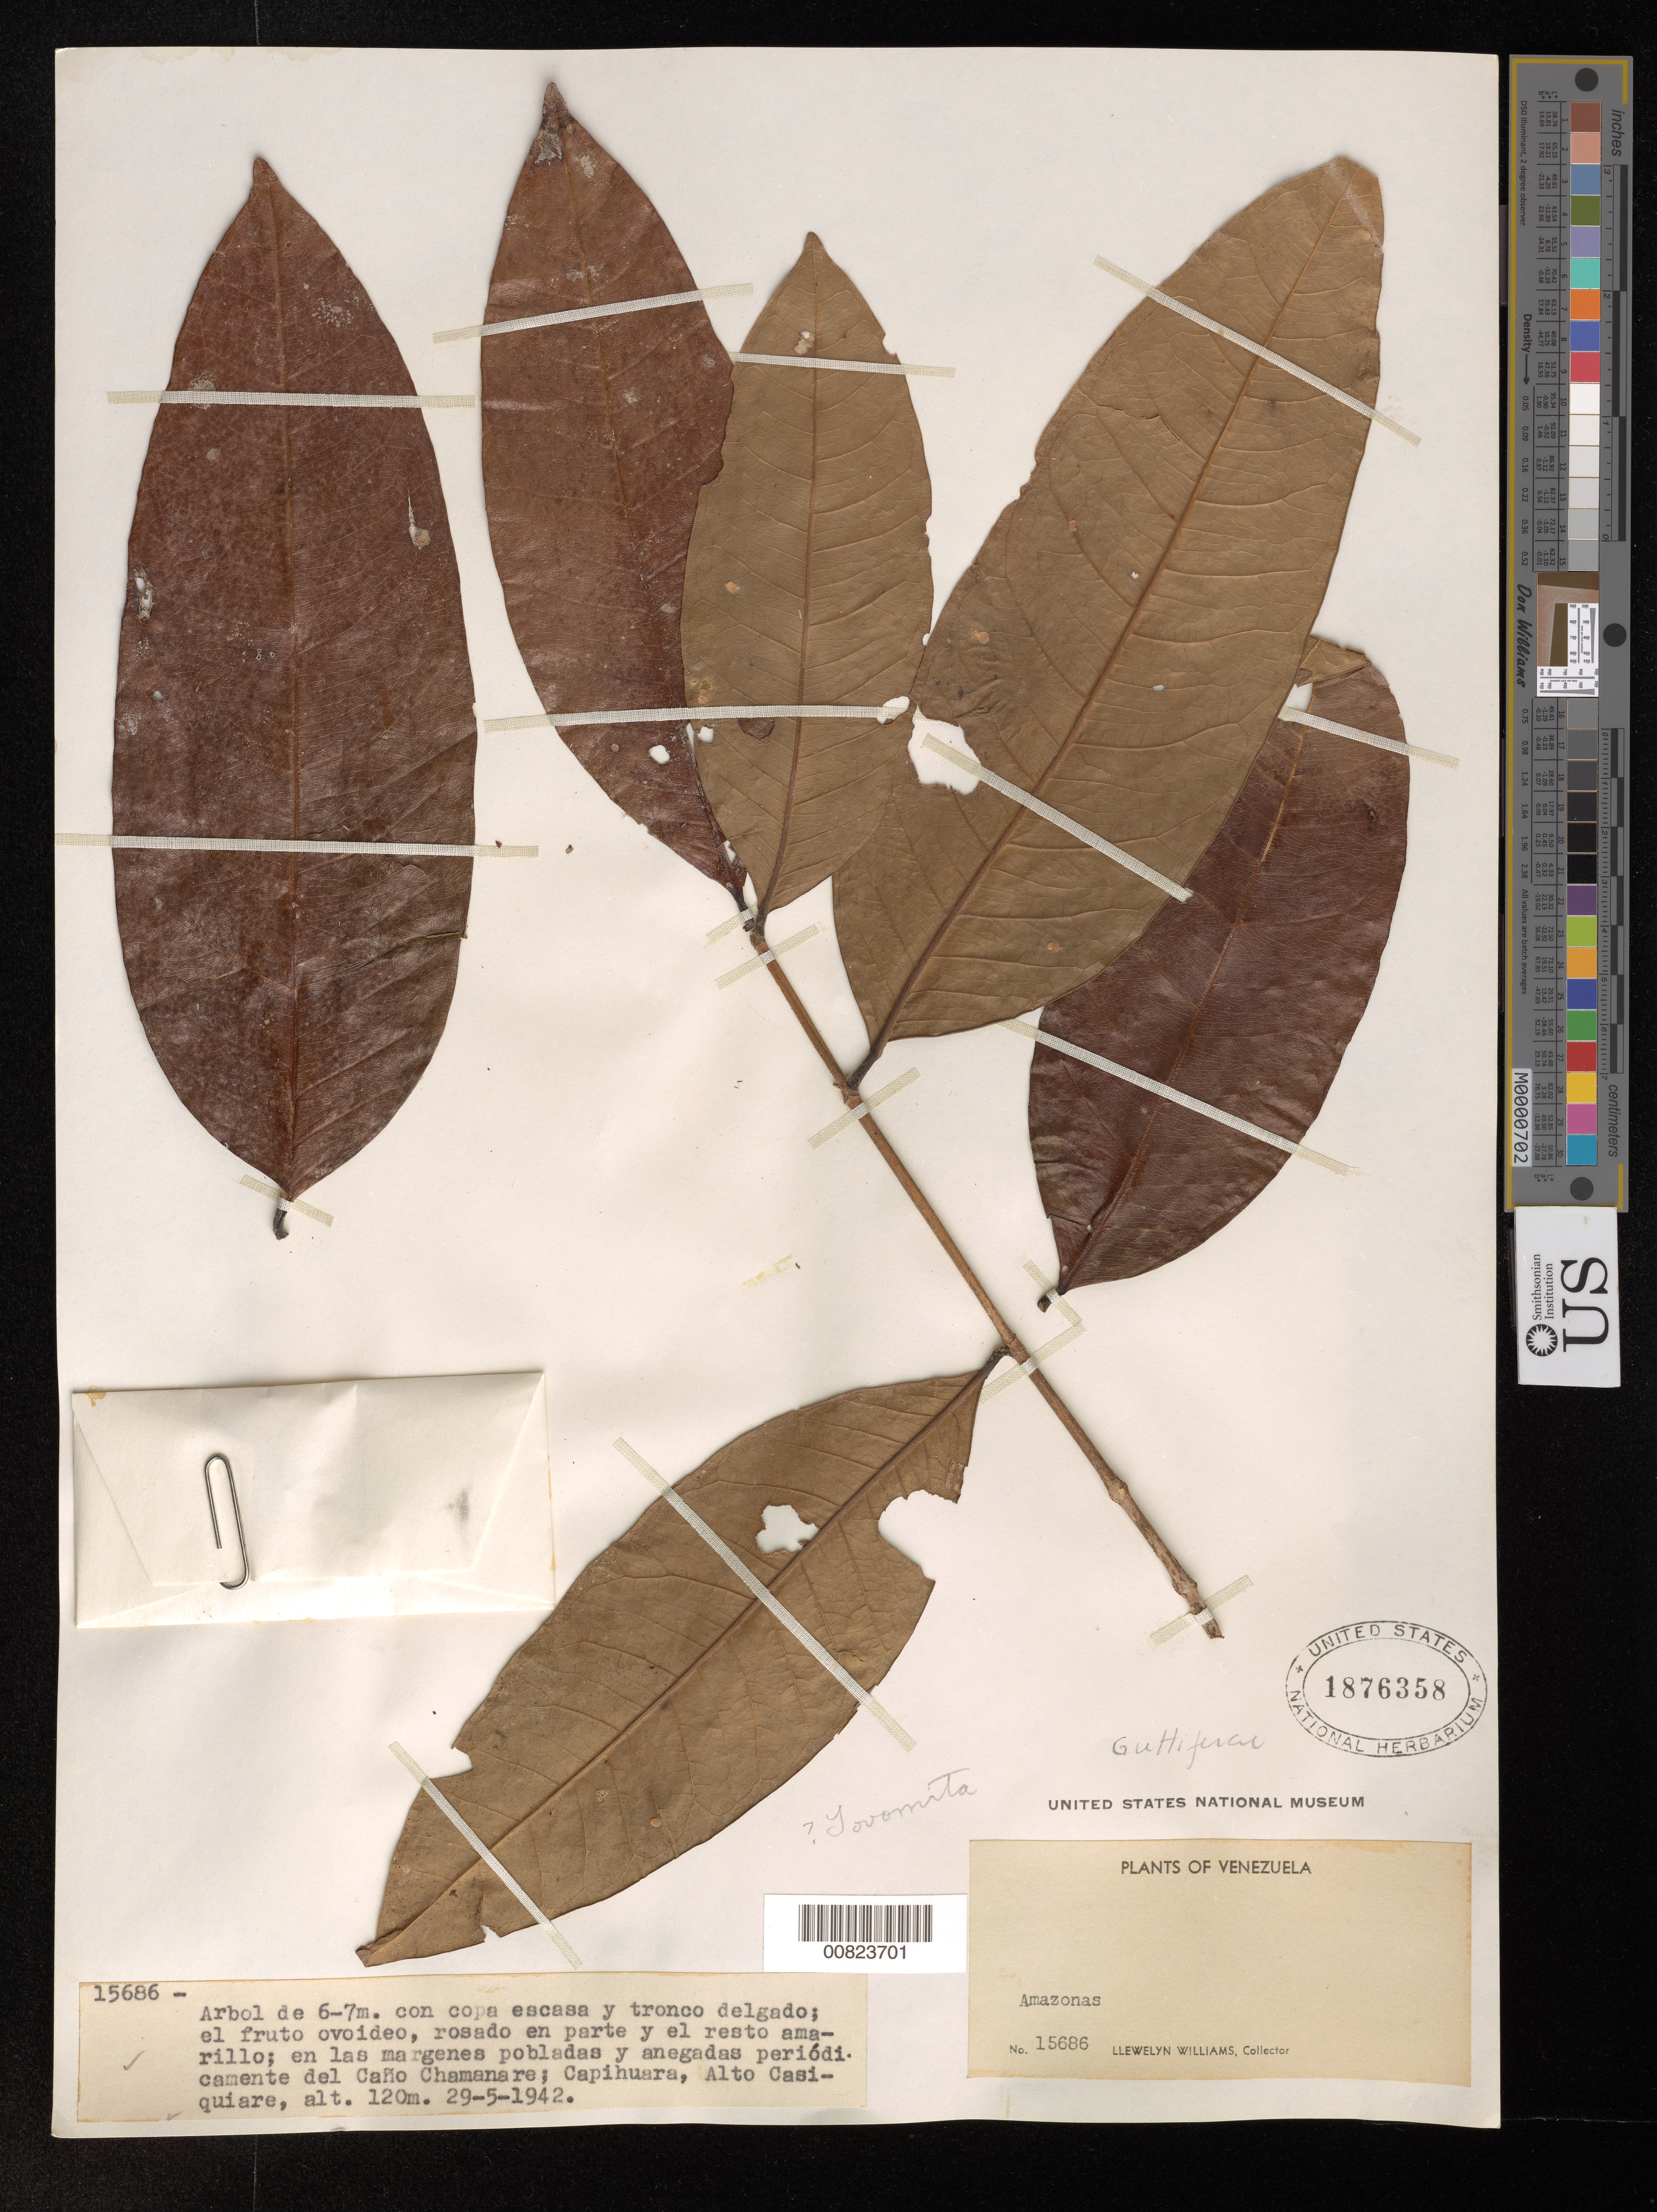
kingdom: Plantae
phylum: Tracheophyta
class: Magnoliopsida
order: Malpighiales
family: Clusiaceae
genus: Tovomita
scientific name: Tovomita sp.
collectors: Ll. Williams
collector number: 15686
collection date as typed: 29-May-42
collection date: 1942-05-29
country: Venezuela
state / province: Amazonas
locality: Capihuara, Alto Casiquiare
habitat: Margenes periodicamente anegadas y pobladas del Cano Chamanare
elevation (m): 120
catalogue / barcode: US 1876358